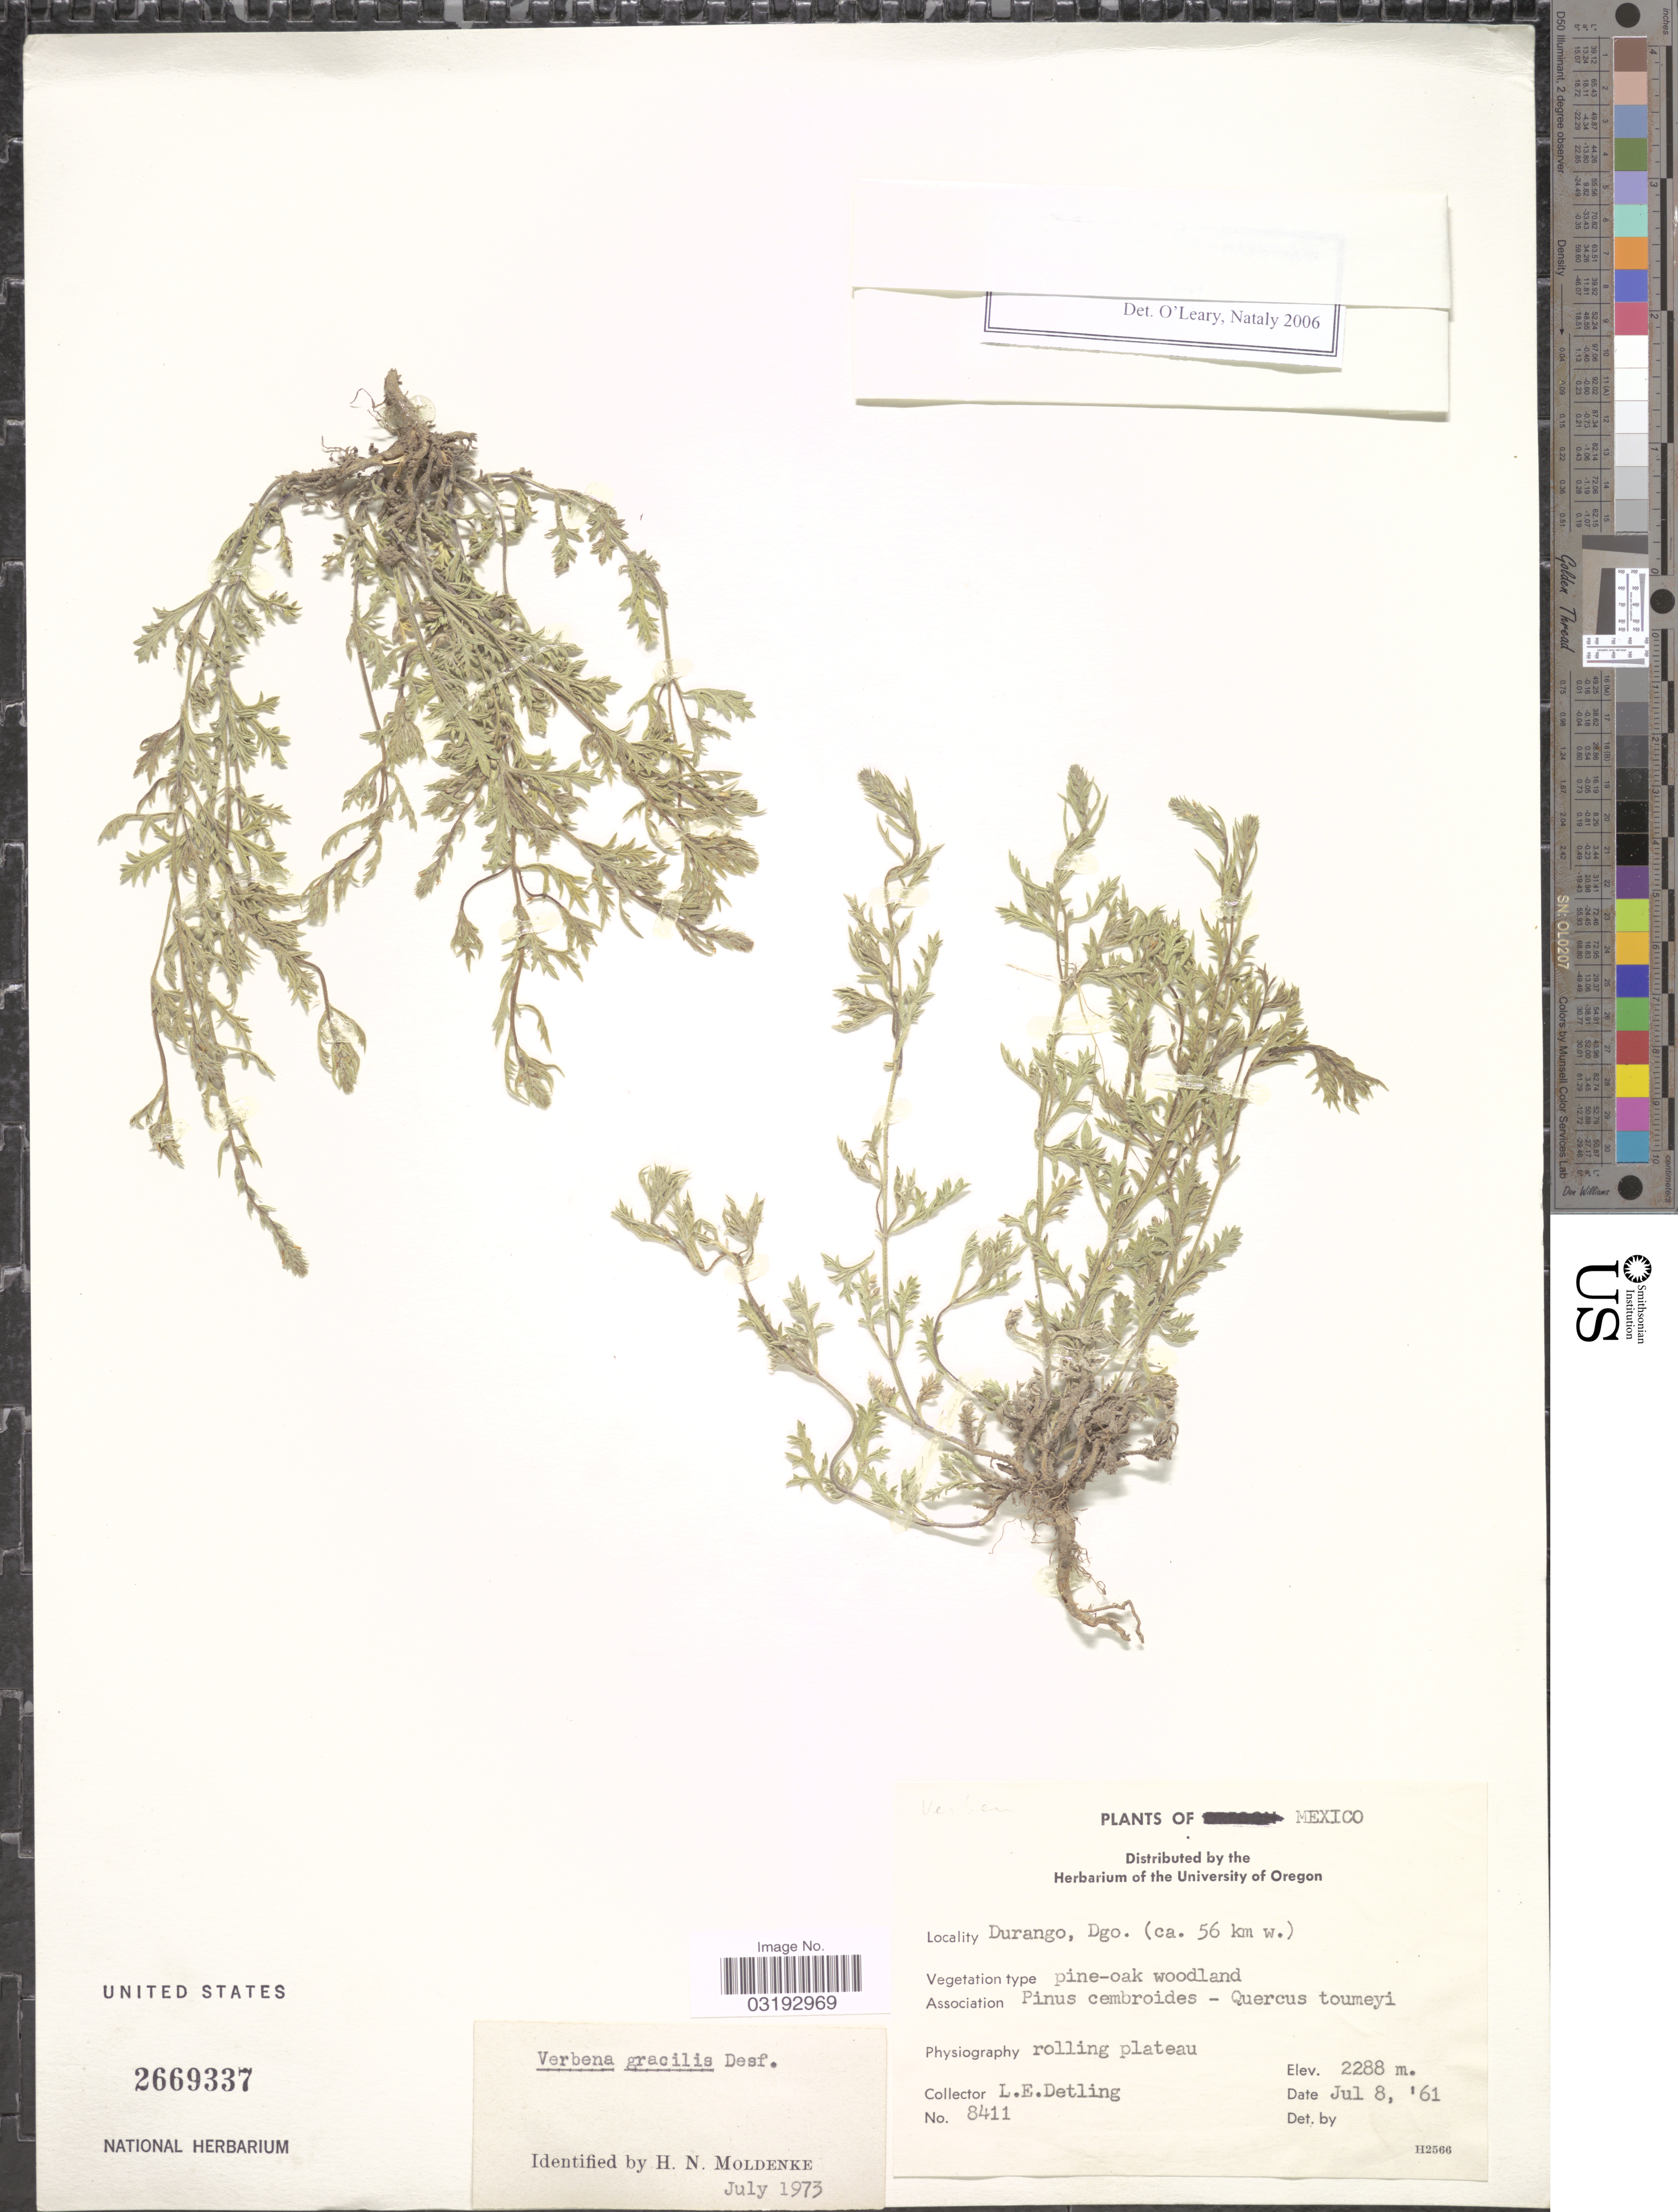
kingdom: Plantae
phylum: Tracheophyta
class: Magnoliopsida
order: Lamiales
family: Verbenaceae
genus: Verbena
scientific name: Verbena gracilis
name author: Desf.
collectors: L. E. Detling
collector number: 8411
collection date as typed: Transcribed d/m/y: 8/7/61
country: Mexico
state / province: Durango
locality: Dgo. (ca. 56 km w.)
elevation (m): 2288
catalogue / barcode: US 2669337